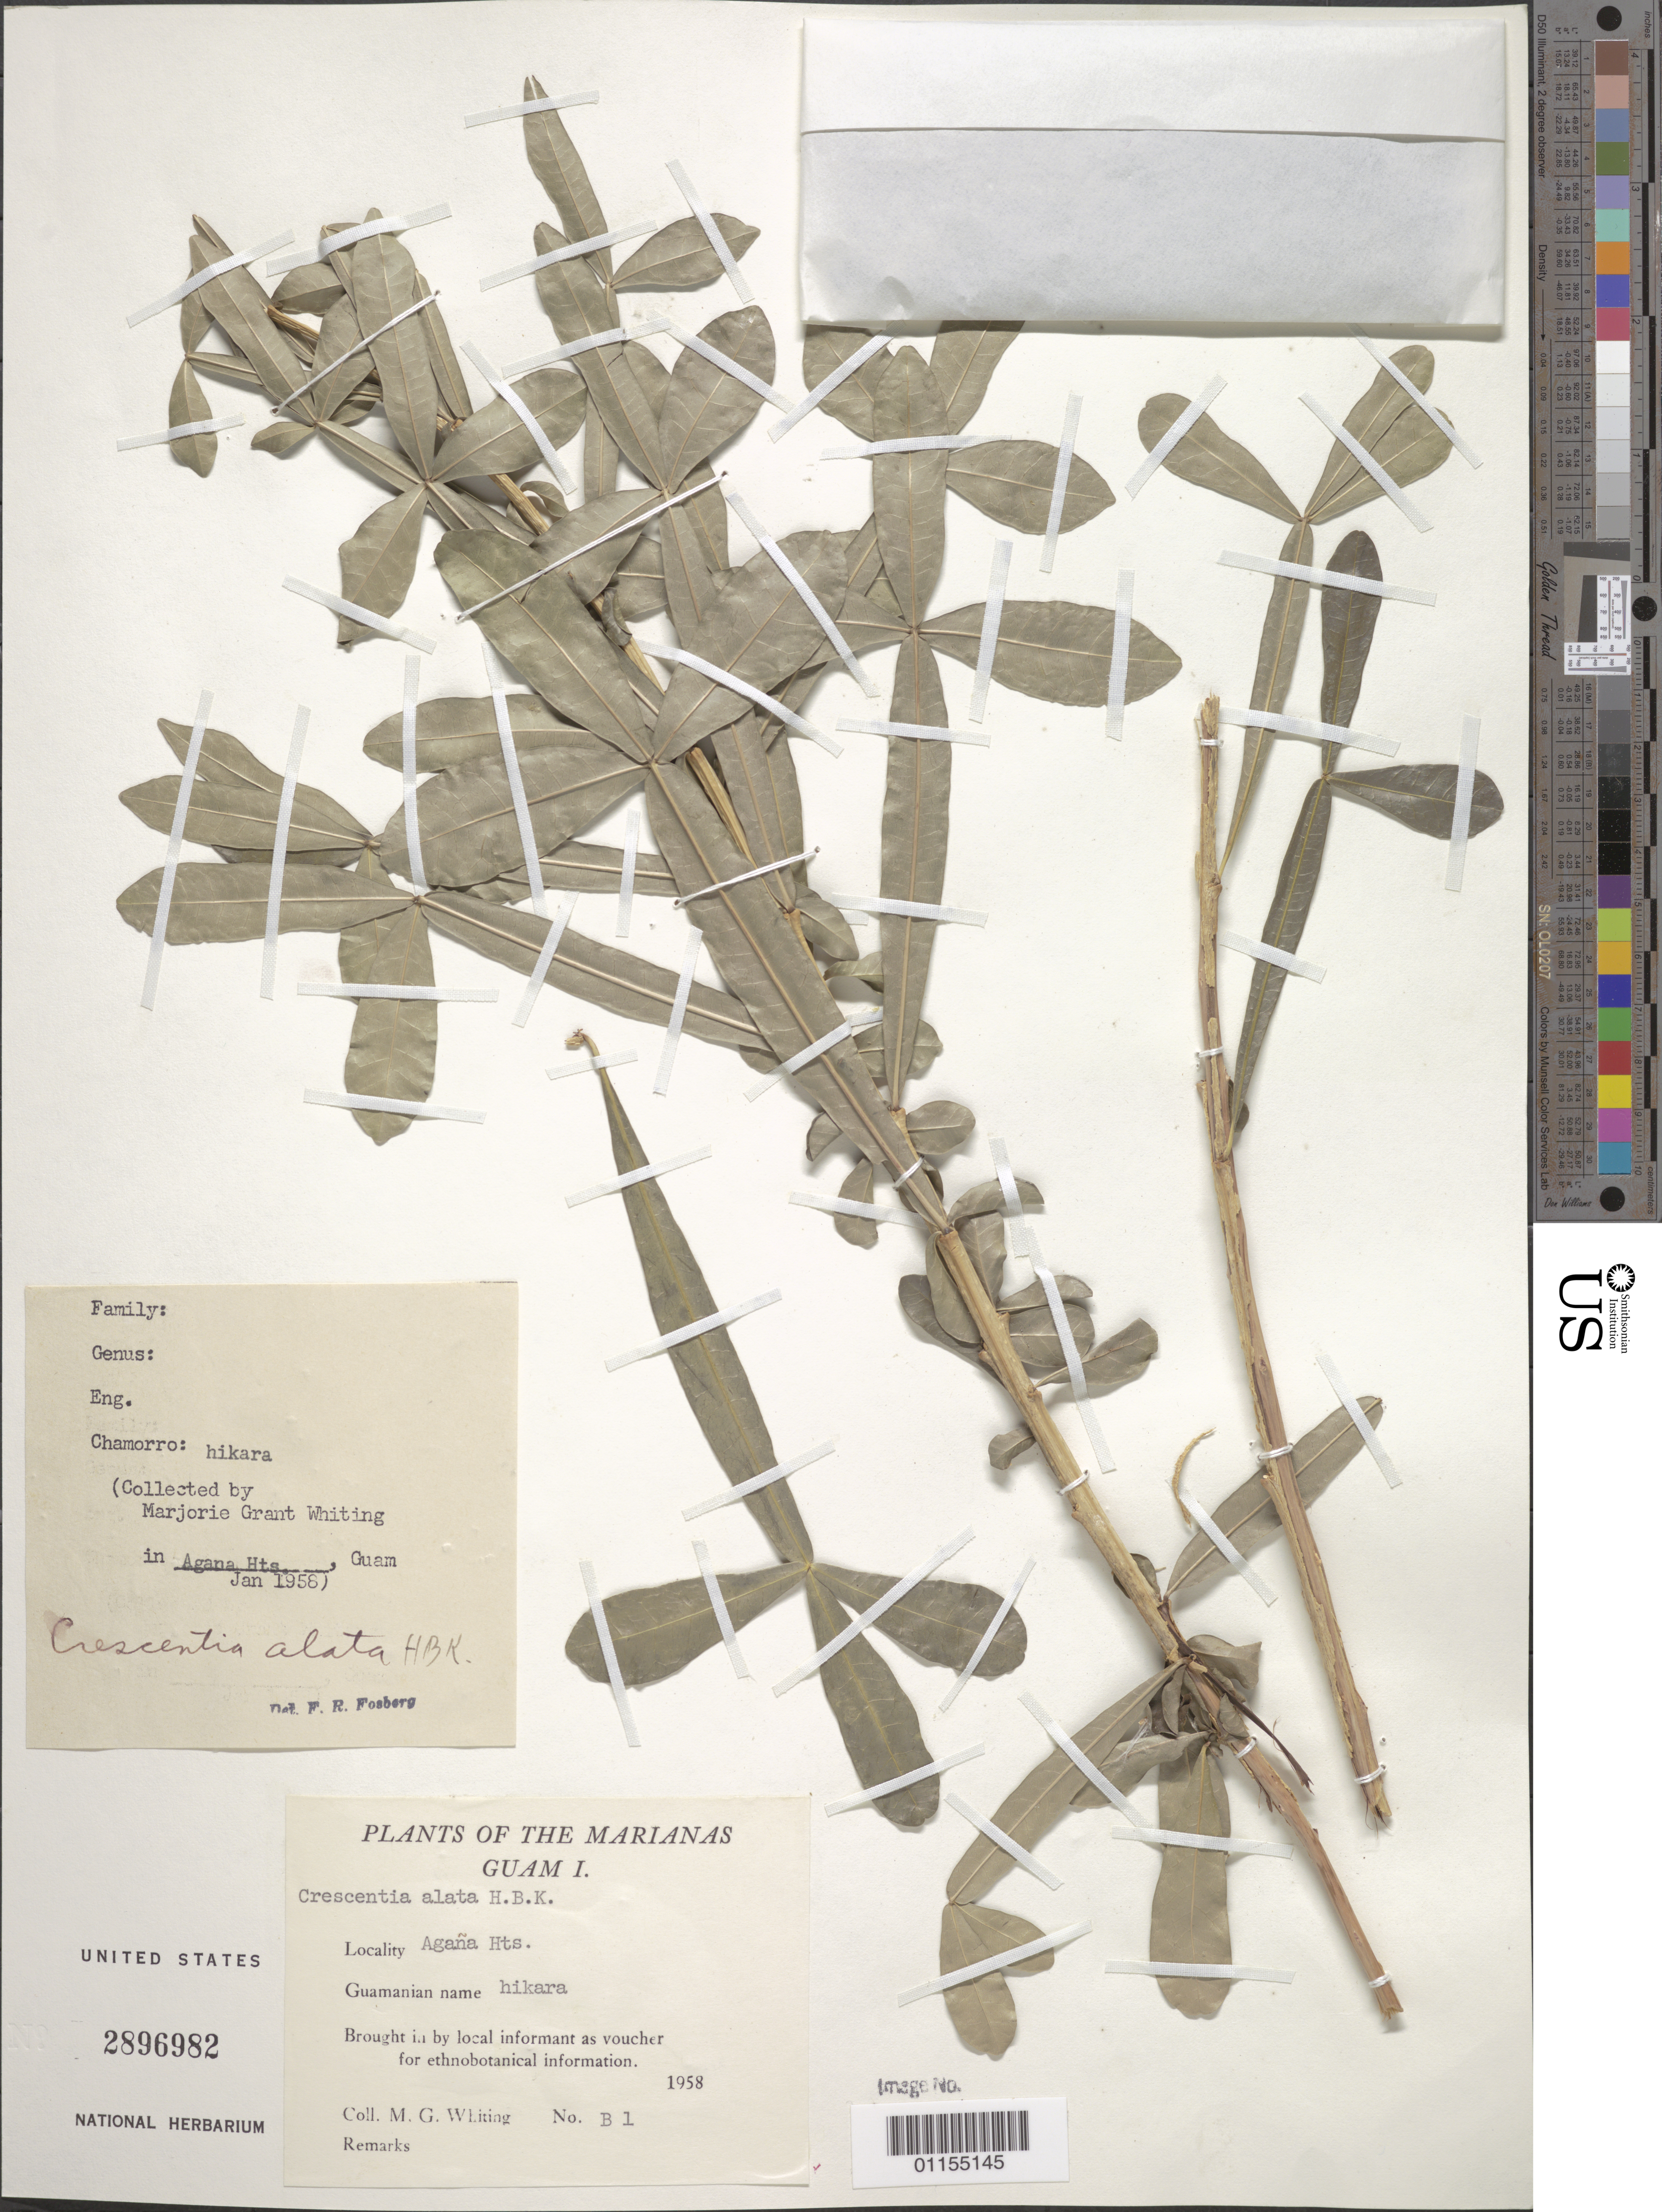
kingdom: Plantae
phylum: Tracheophyta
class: Magnoliopsida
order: Lamiales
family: Bignoniaceae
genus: Crescentia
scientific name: Crescentia alata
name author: Kunth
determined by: Fosberg, F. R.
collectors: M. Whiting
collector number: B1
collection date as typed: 1958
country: Guam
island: Guam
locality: Agana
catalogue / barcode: US 2896982